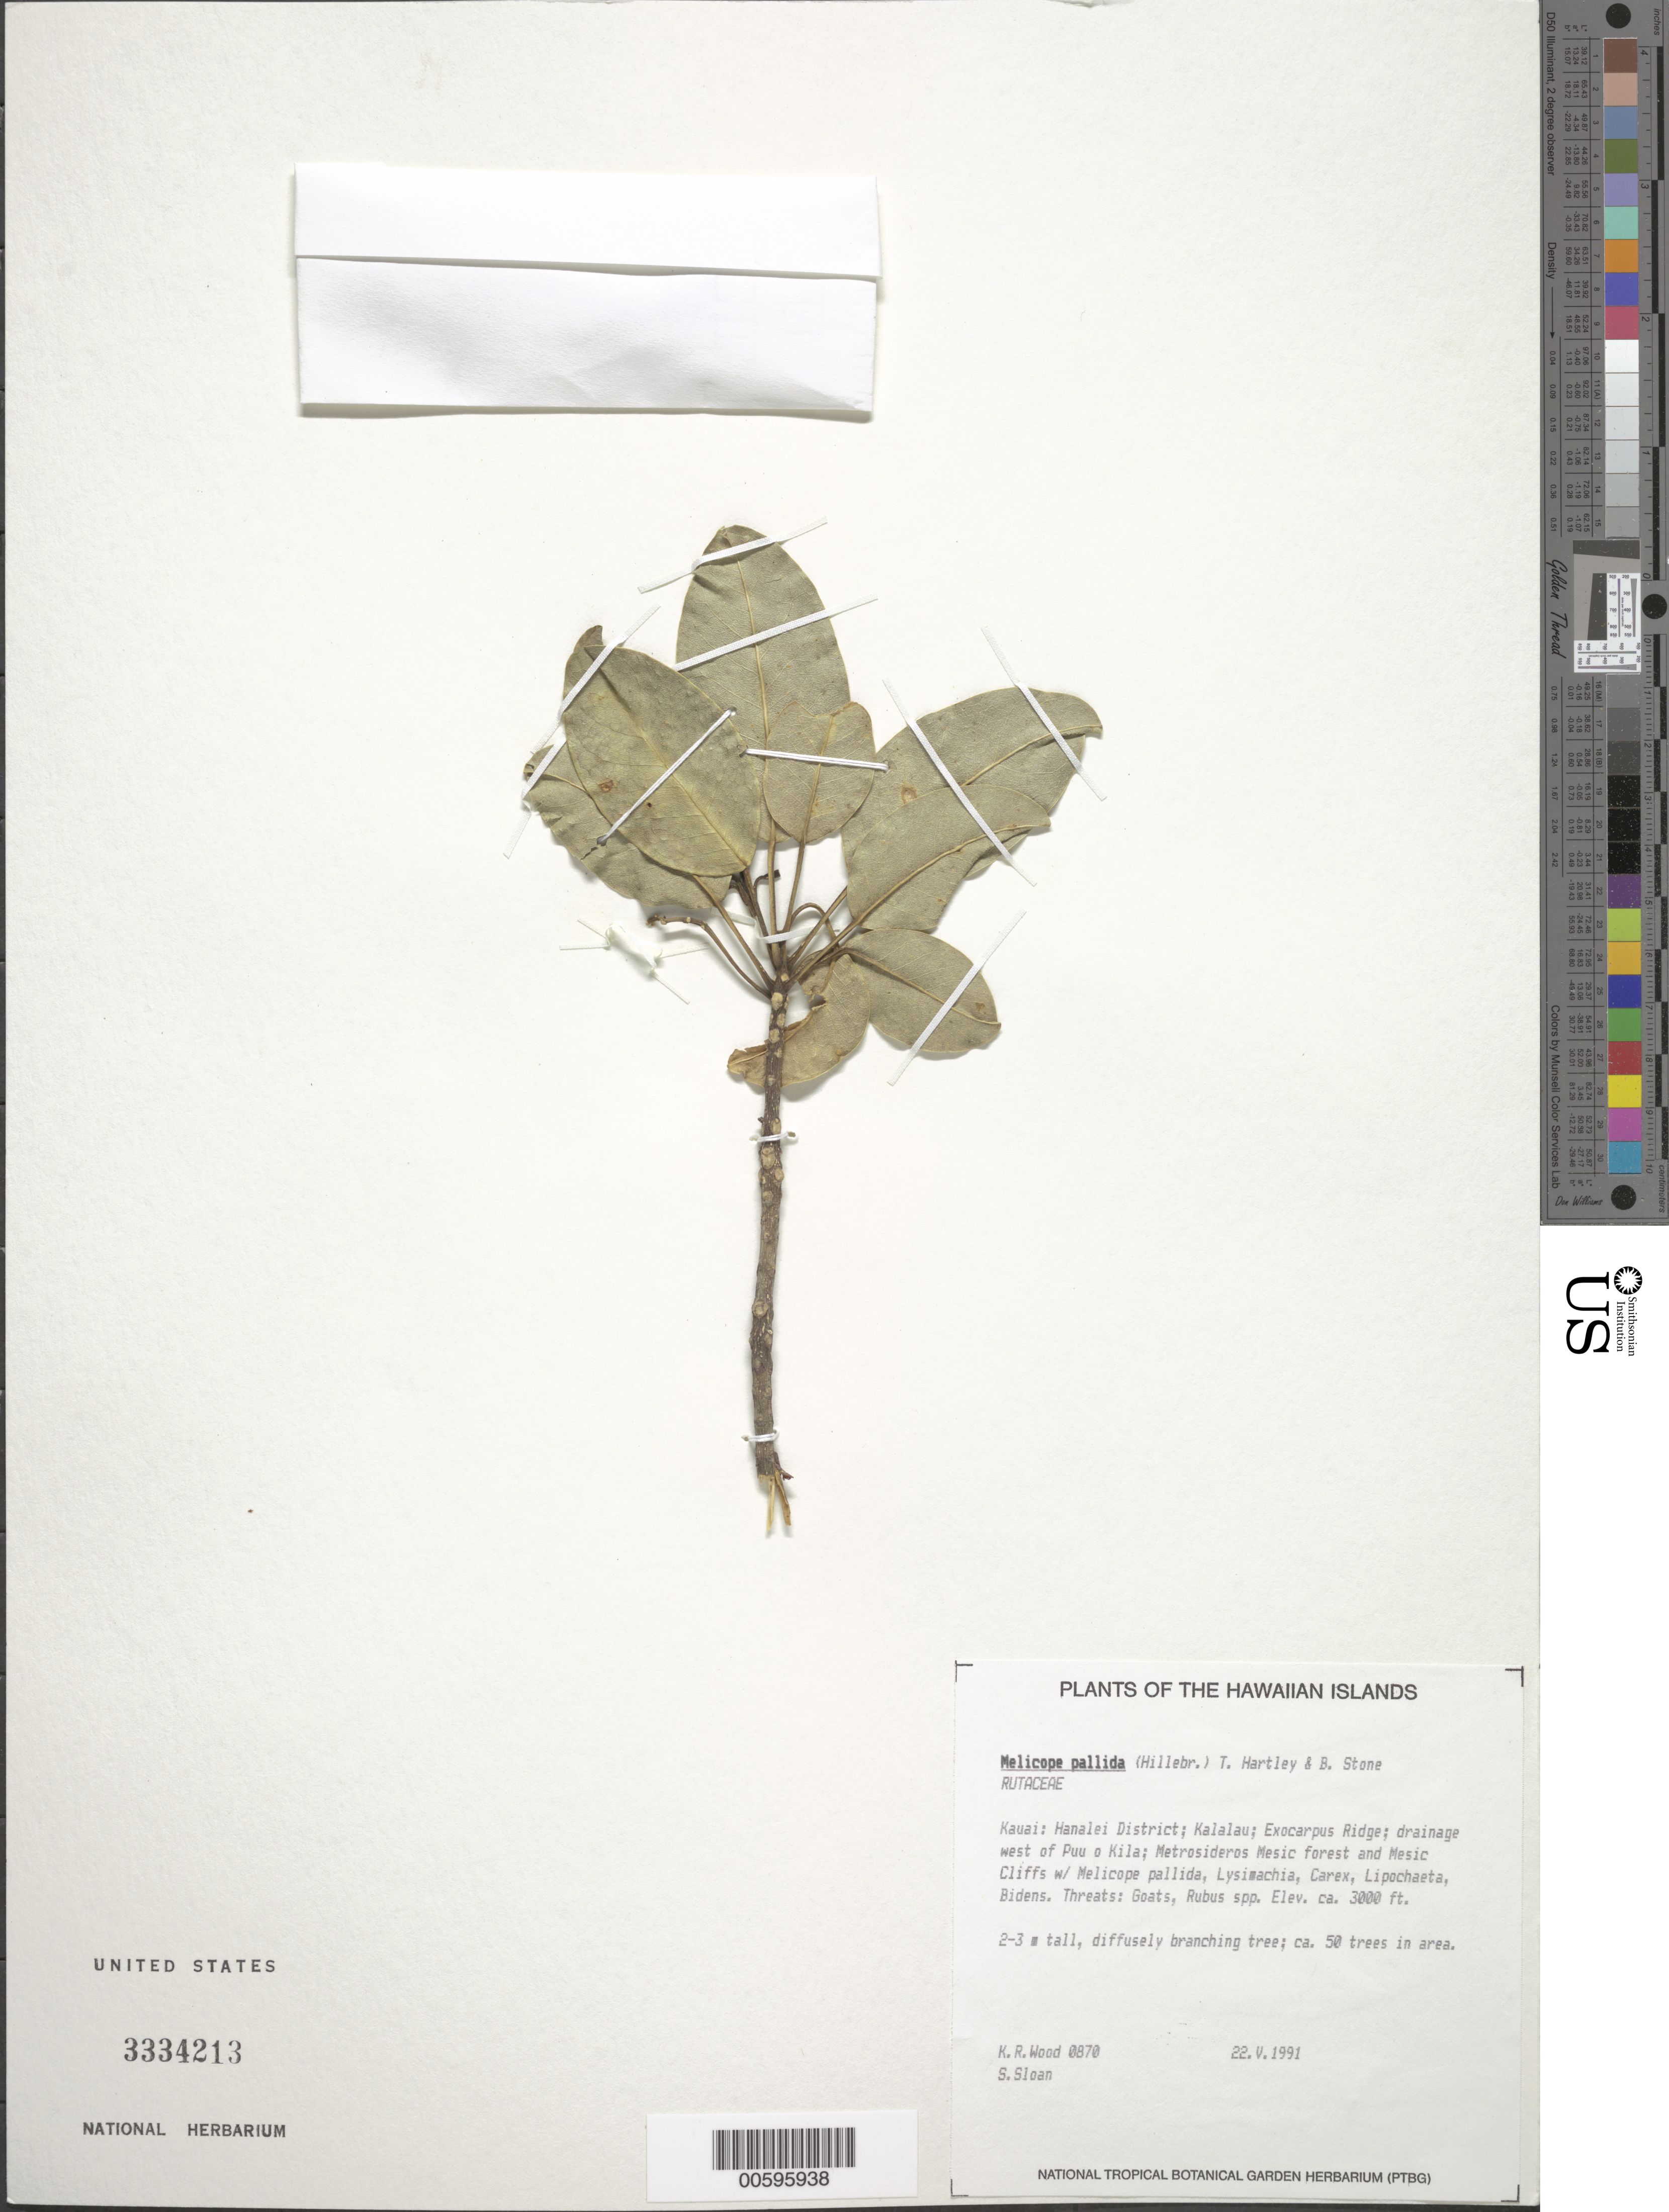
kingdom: Plantae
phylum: Tracheophyta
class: Magnoliopsida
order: Sapindales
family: Rutaceae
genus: Melicope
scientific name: Melicope pallida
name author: (Hillebr.) T.G. Hartley & B.C. Stone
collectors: K. R. Wood & S. Sloan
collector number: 0870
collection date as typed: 22 May 1991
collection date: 1991-05-22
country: United States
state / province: Hawaii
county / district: Kauai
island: Kaua'i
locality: Hanalei Dist; Kalalau; Exocarpus Ridge; drainage W of Puu o Kila.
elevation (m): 914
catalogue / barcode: US 3334213